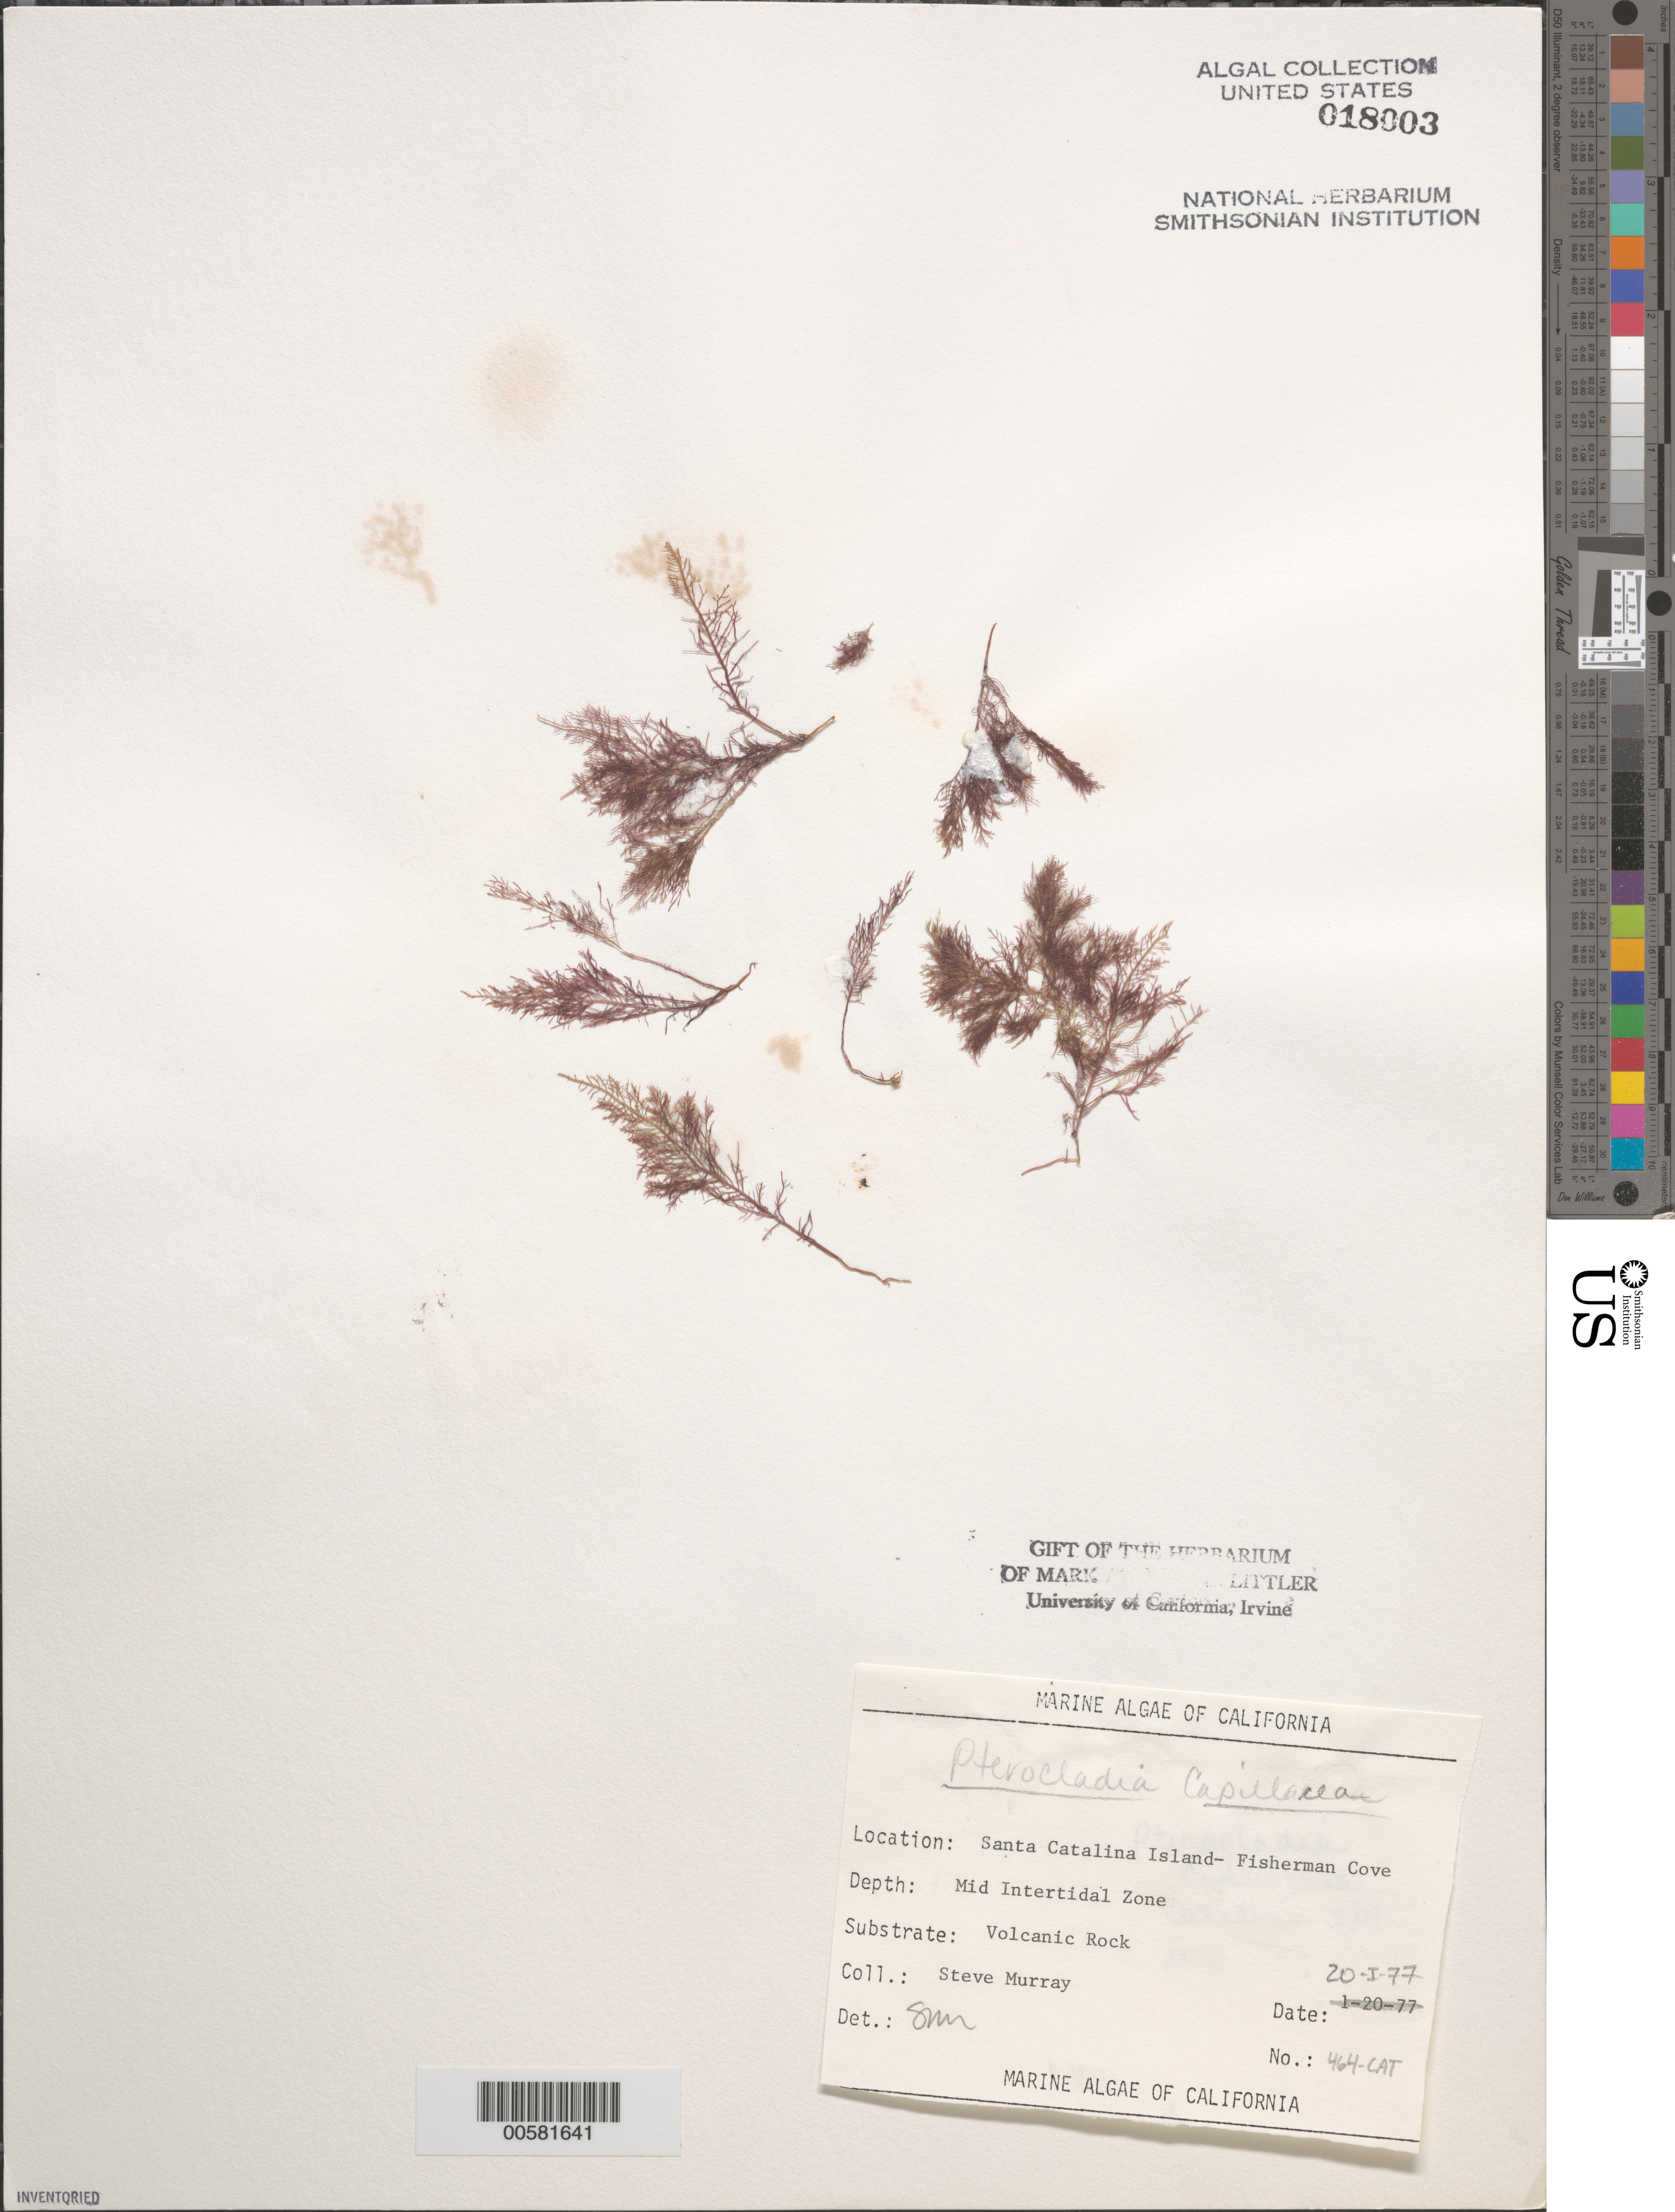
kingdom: Plantae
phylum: Rhodophyta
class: Florideophyceae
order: Gelidiales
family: Pterocladiaceae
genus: Pterocladiella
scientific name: Pterocladiella capillacea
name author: (S.G. Gmel.) Santelices & Hommers.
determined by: Algae name updating Project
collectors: S. N. Murray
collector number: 464-CAT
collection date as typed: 20 Jan 1977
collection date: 1977-01-20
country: United States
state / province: California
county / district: Los Angeles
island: Santa Catalina Island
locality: Fishermen Cove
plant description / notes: BLM-SOCALBIGHT Rocky Intertidal Survey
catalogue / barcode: US 18003